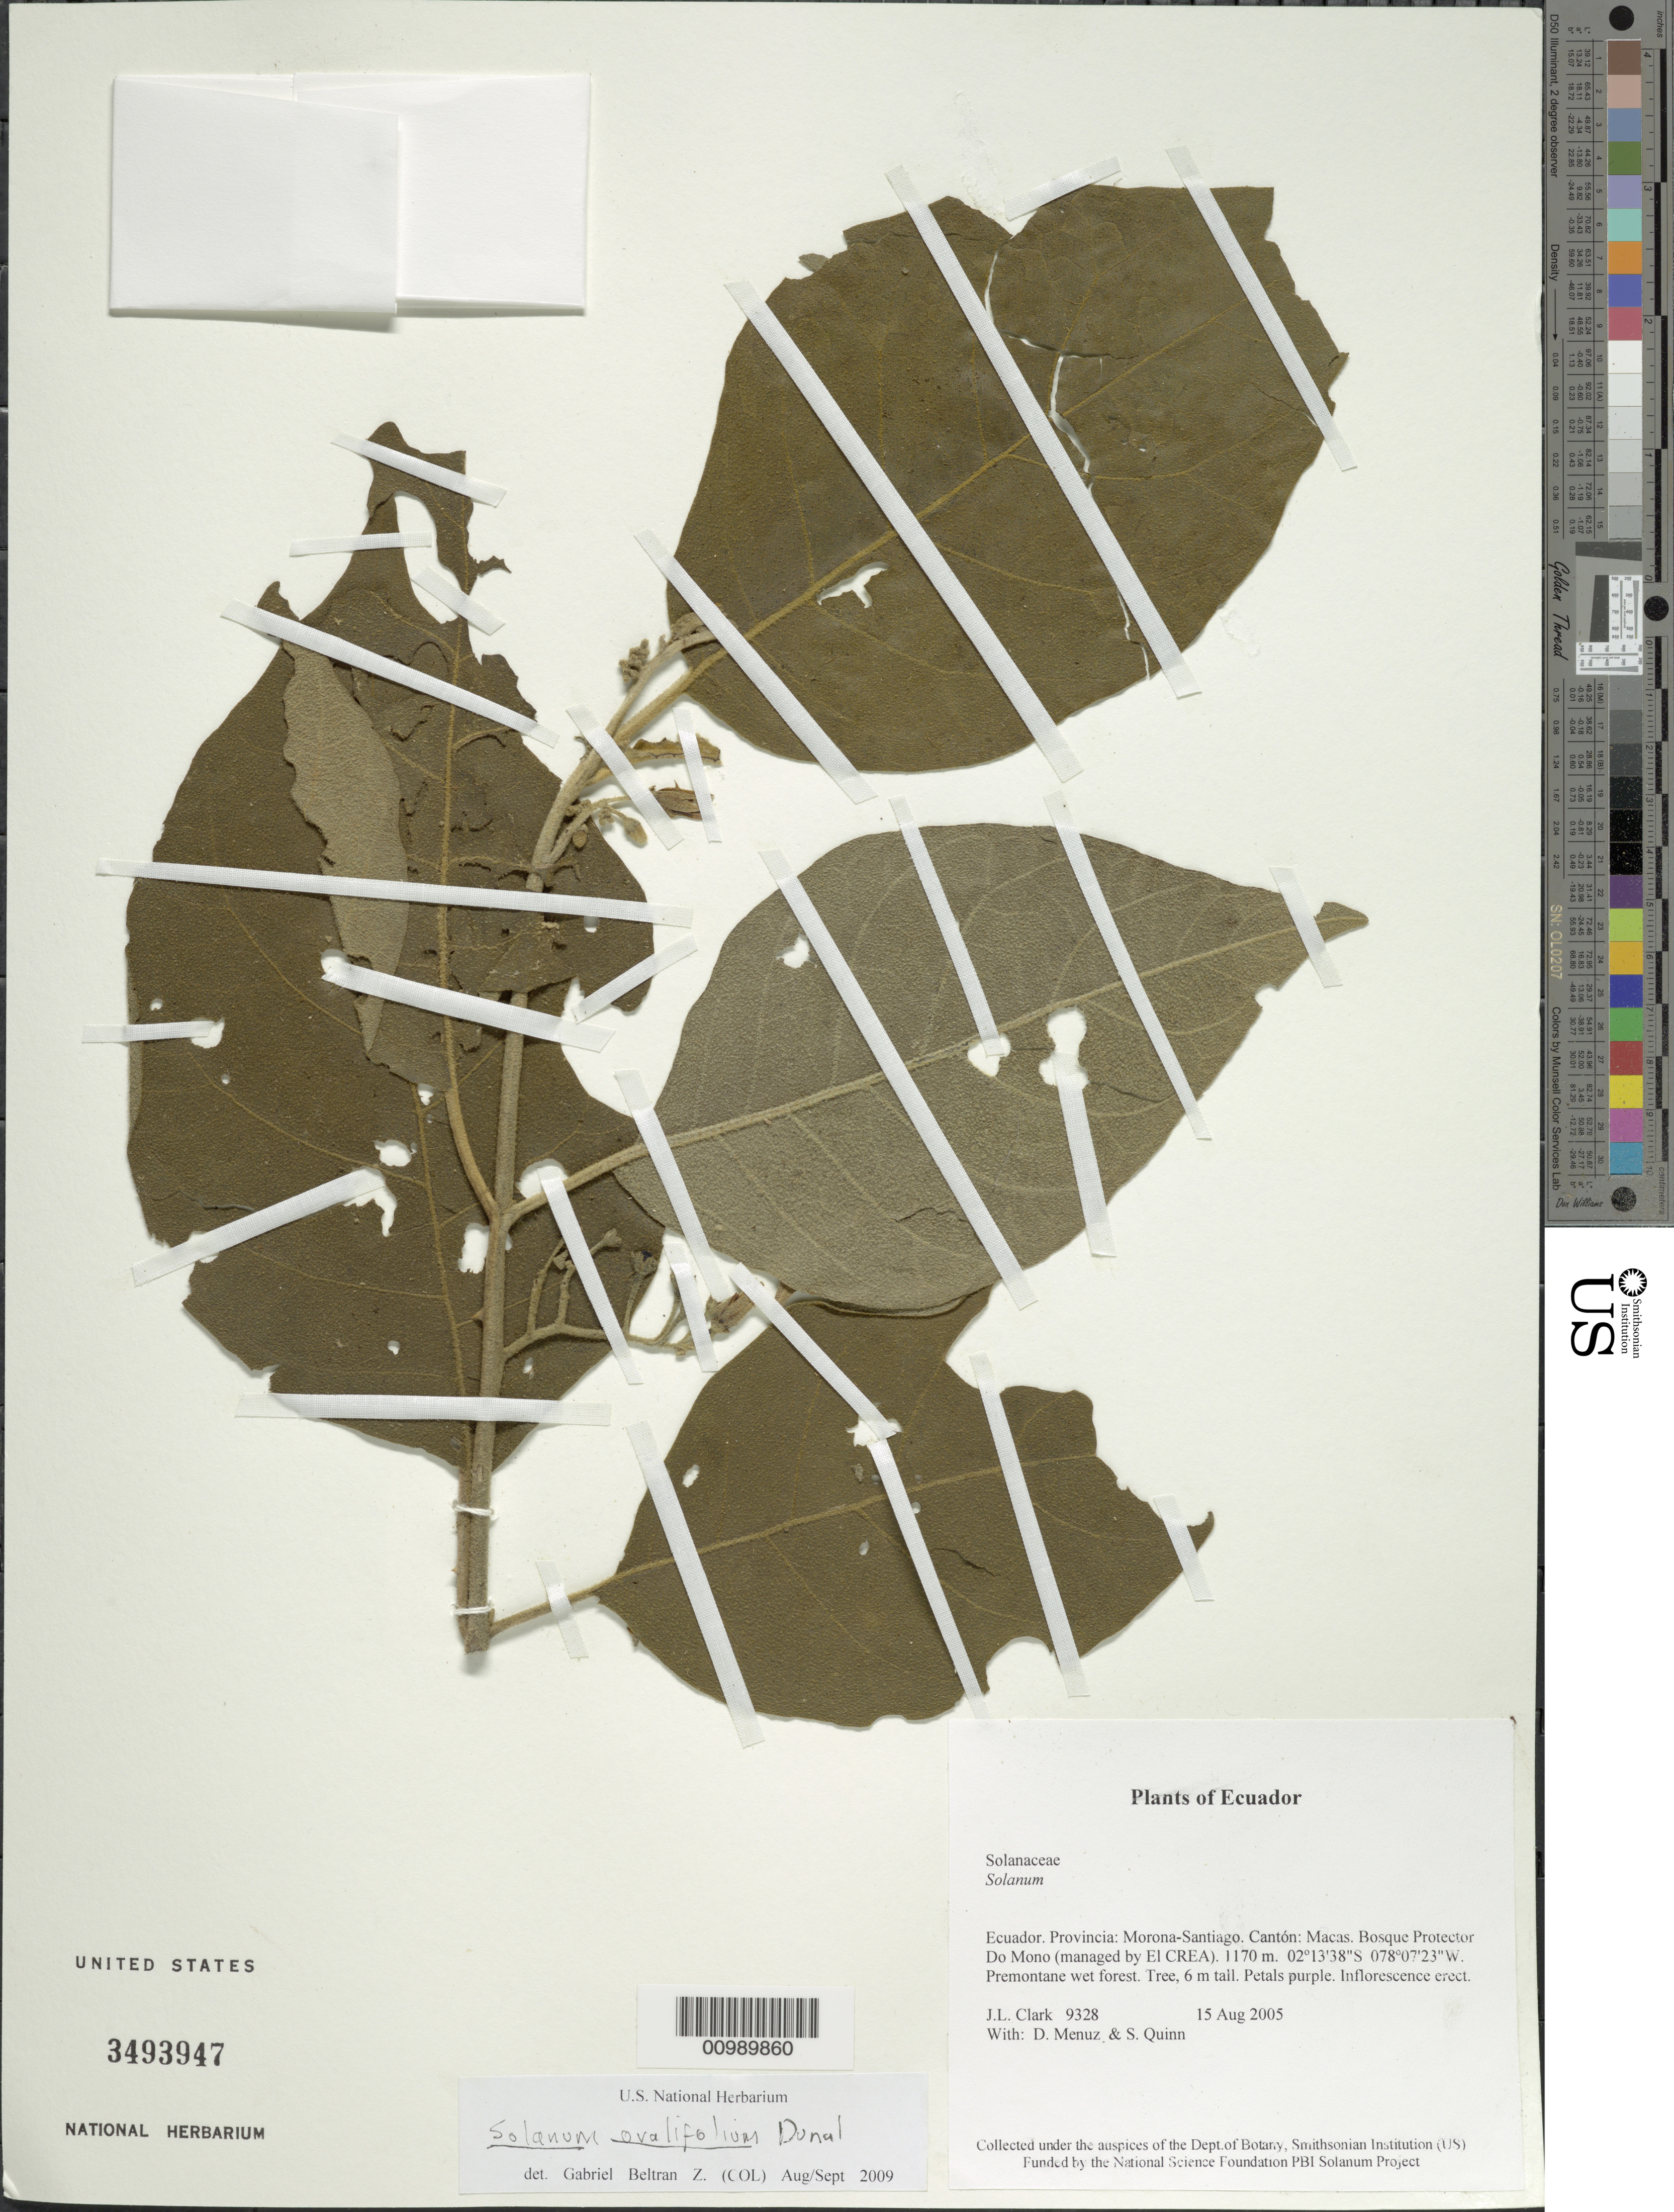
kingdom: Plantae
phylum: Tracheophyta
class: Magnoliopsida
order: Solanales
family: Solanaceae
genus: Solanum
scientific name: Solanum ovalifolium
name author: Dunal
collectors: J. L. Clark, D. Menuz & S. Quinn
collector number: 9328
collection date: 2005-08-15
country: Ecuador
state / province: Morona-Santiago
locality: Provincia: Morona-Santiago. Cantón: Macas. Bosque Protector Do Mono (managed by El Crea).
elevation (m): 1170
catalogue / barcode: US 3493947